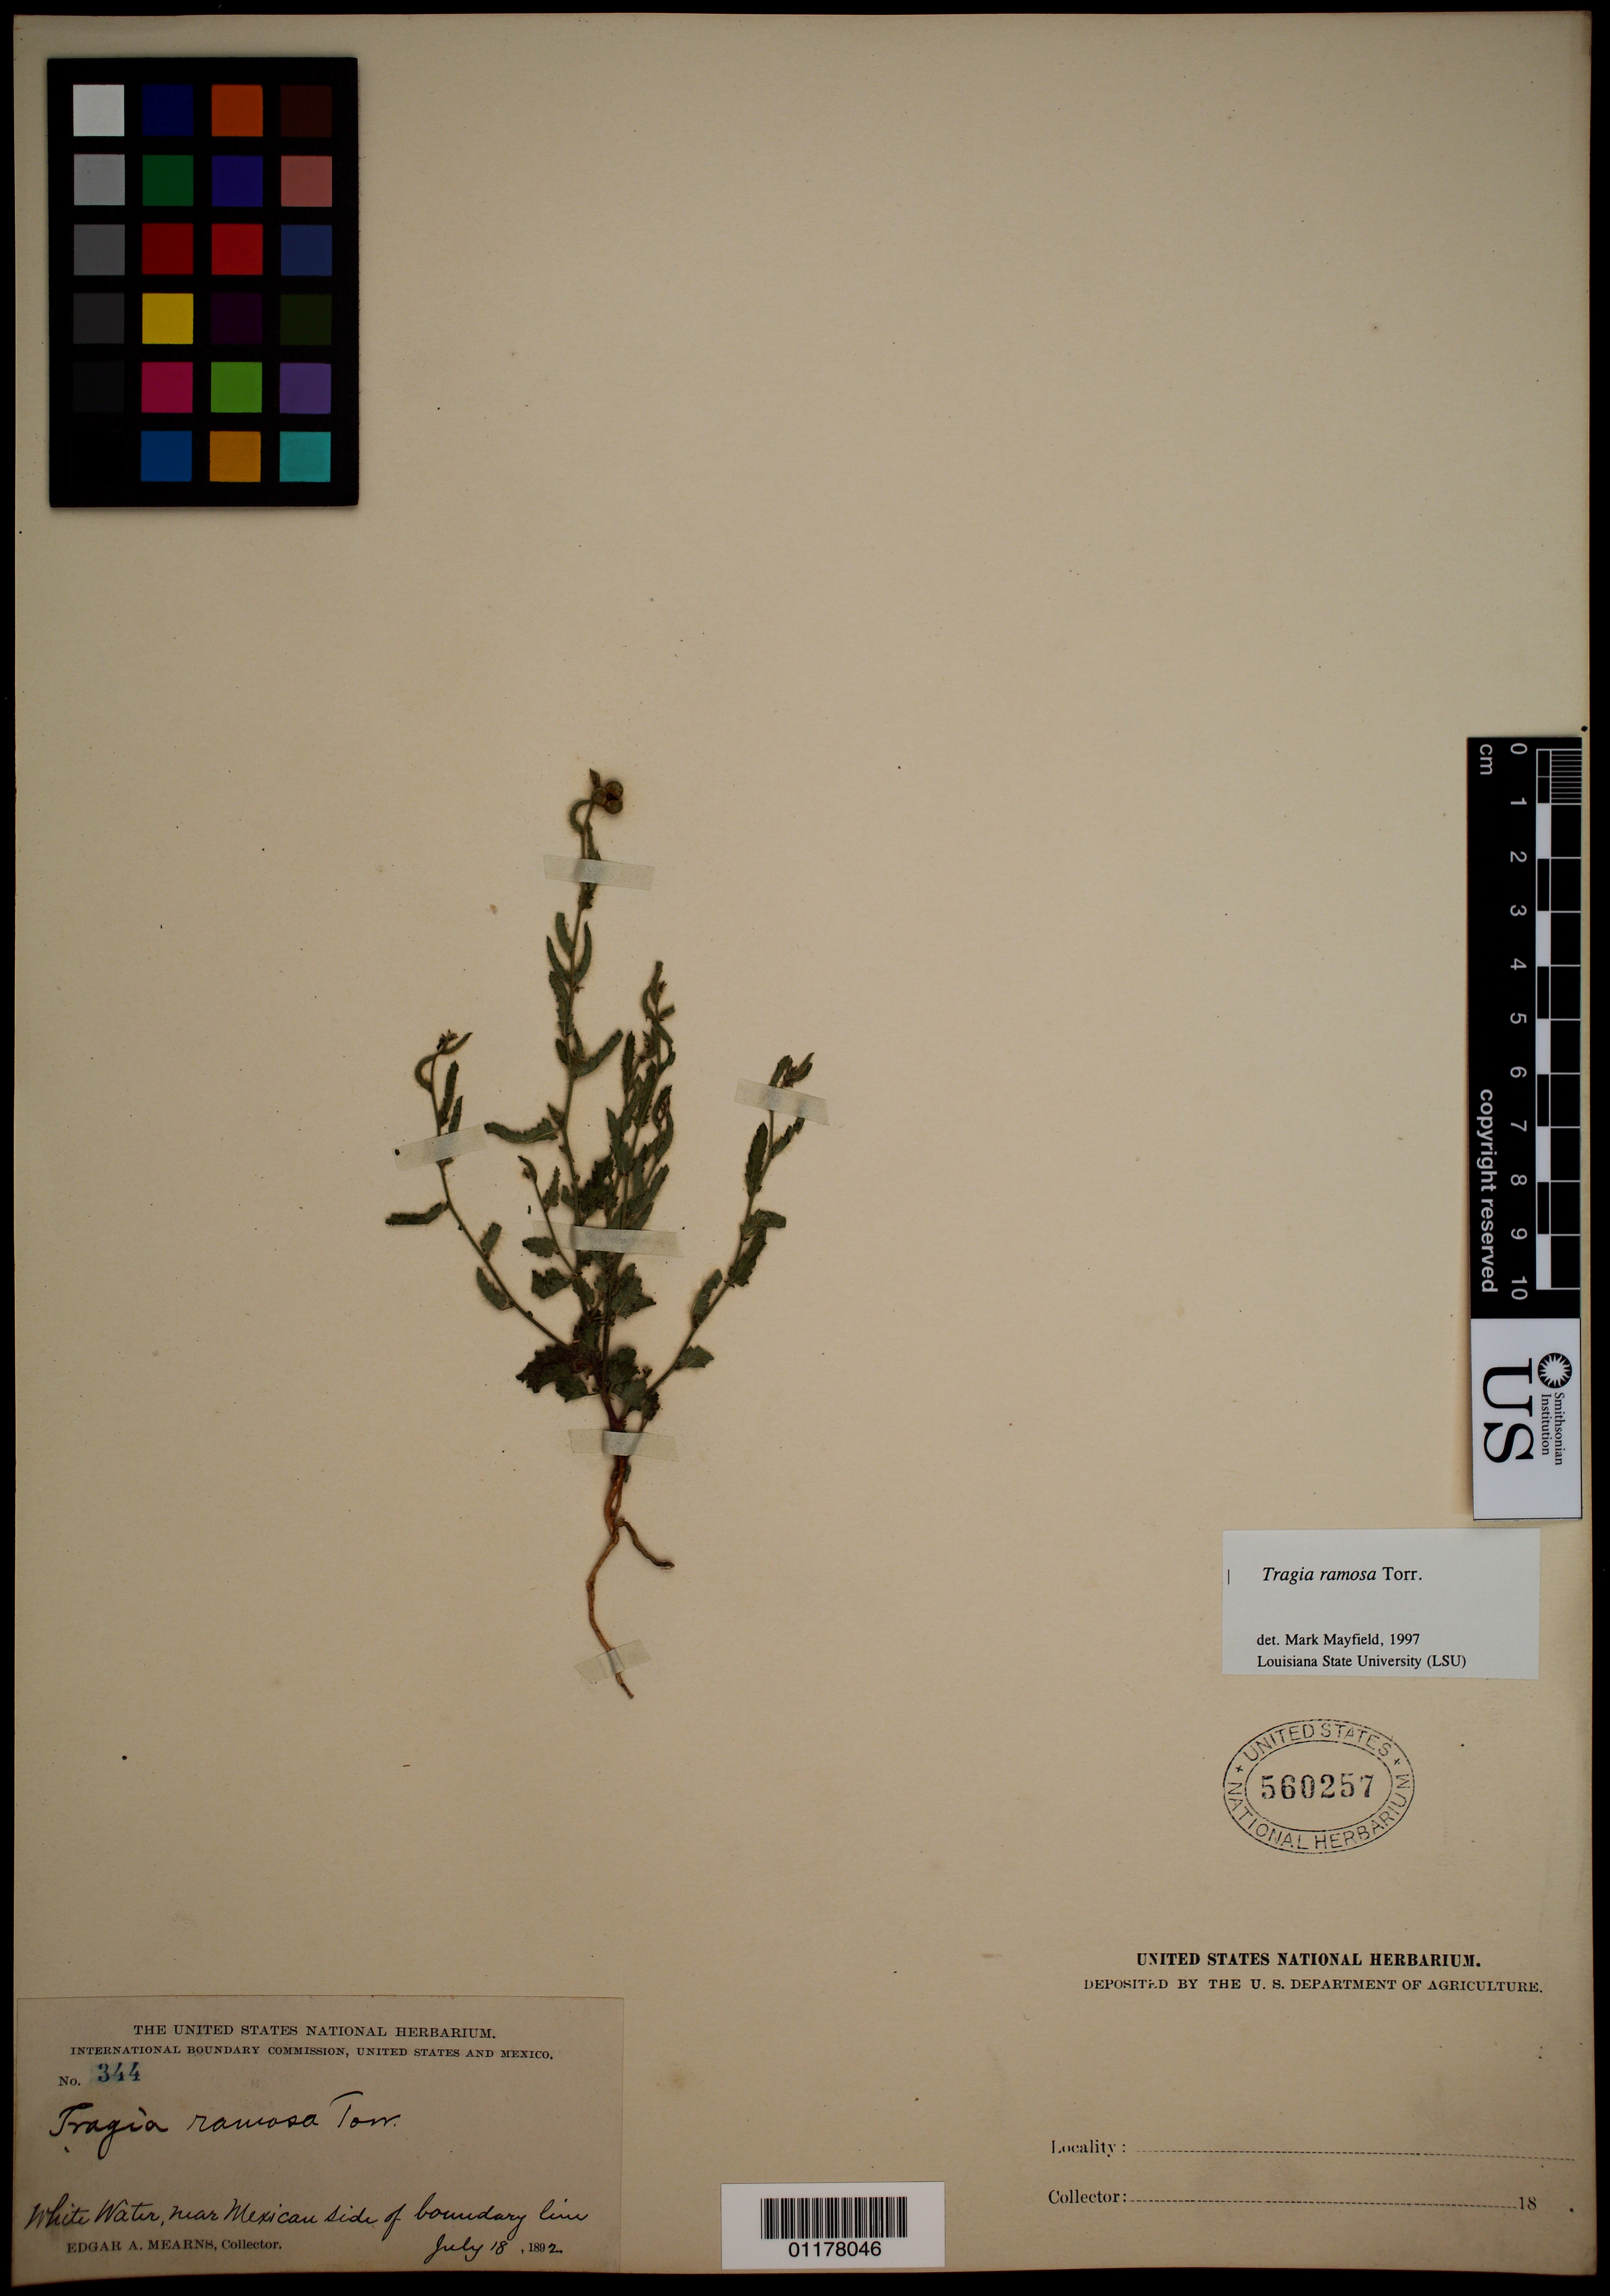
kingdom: Plantae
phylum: Tracheophyta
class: Magnoliopsida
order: Malpighiales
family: Euphorbiaceae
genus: Tragia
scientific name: Tragia ramosa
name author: Torr.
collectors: E. A. Mearns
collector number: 344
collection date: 1892-07-18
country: Mexico / United States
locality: White Water, near Mexican side of boundary line.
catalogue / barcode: US 560257